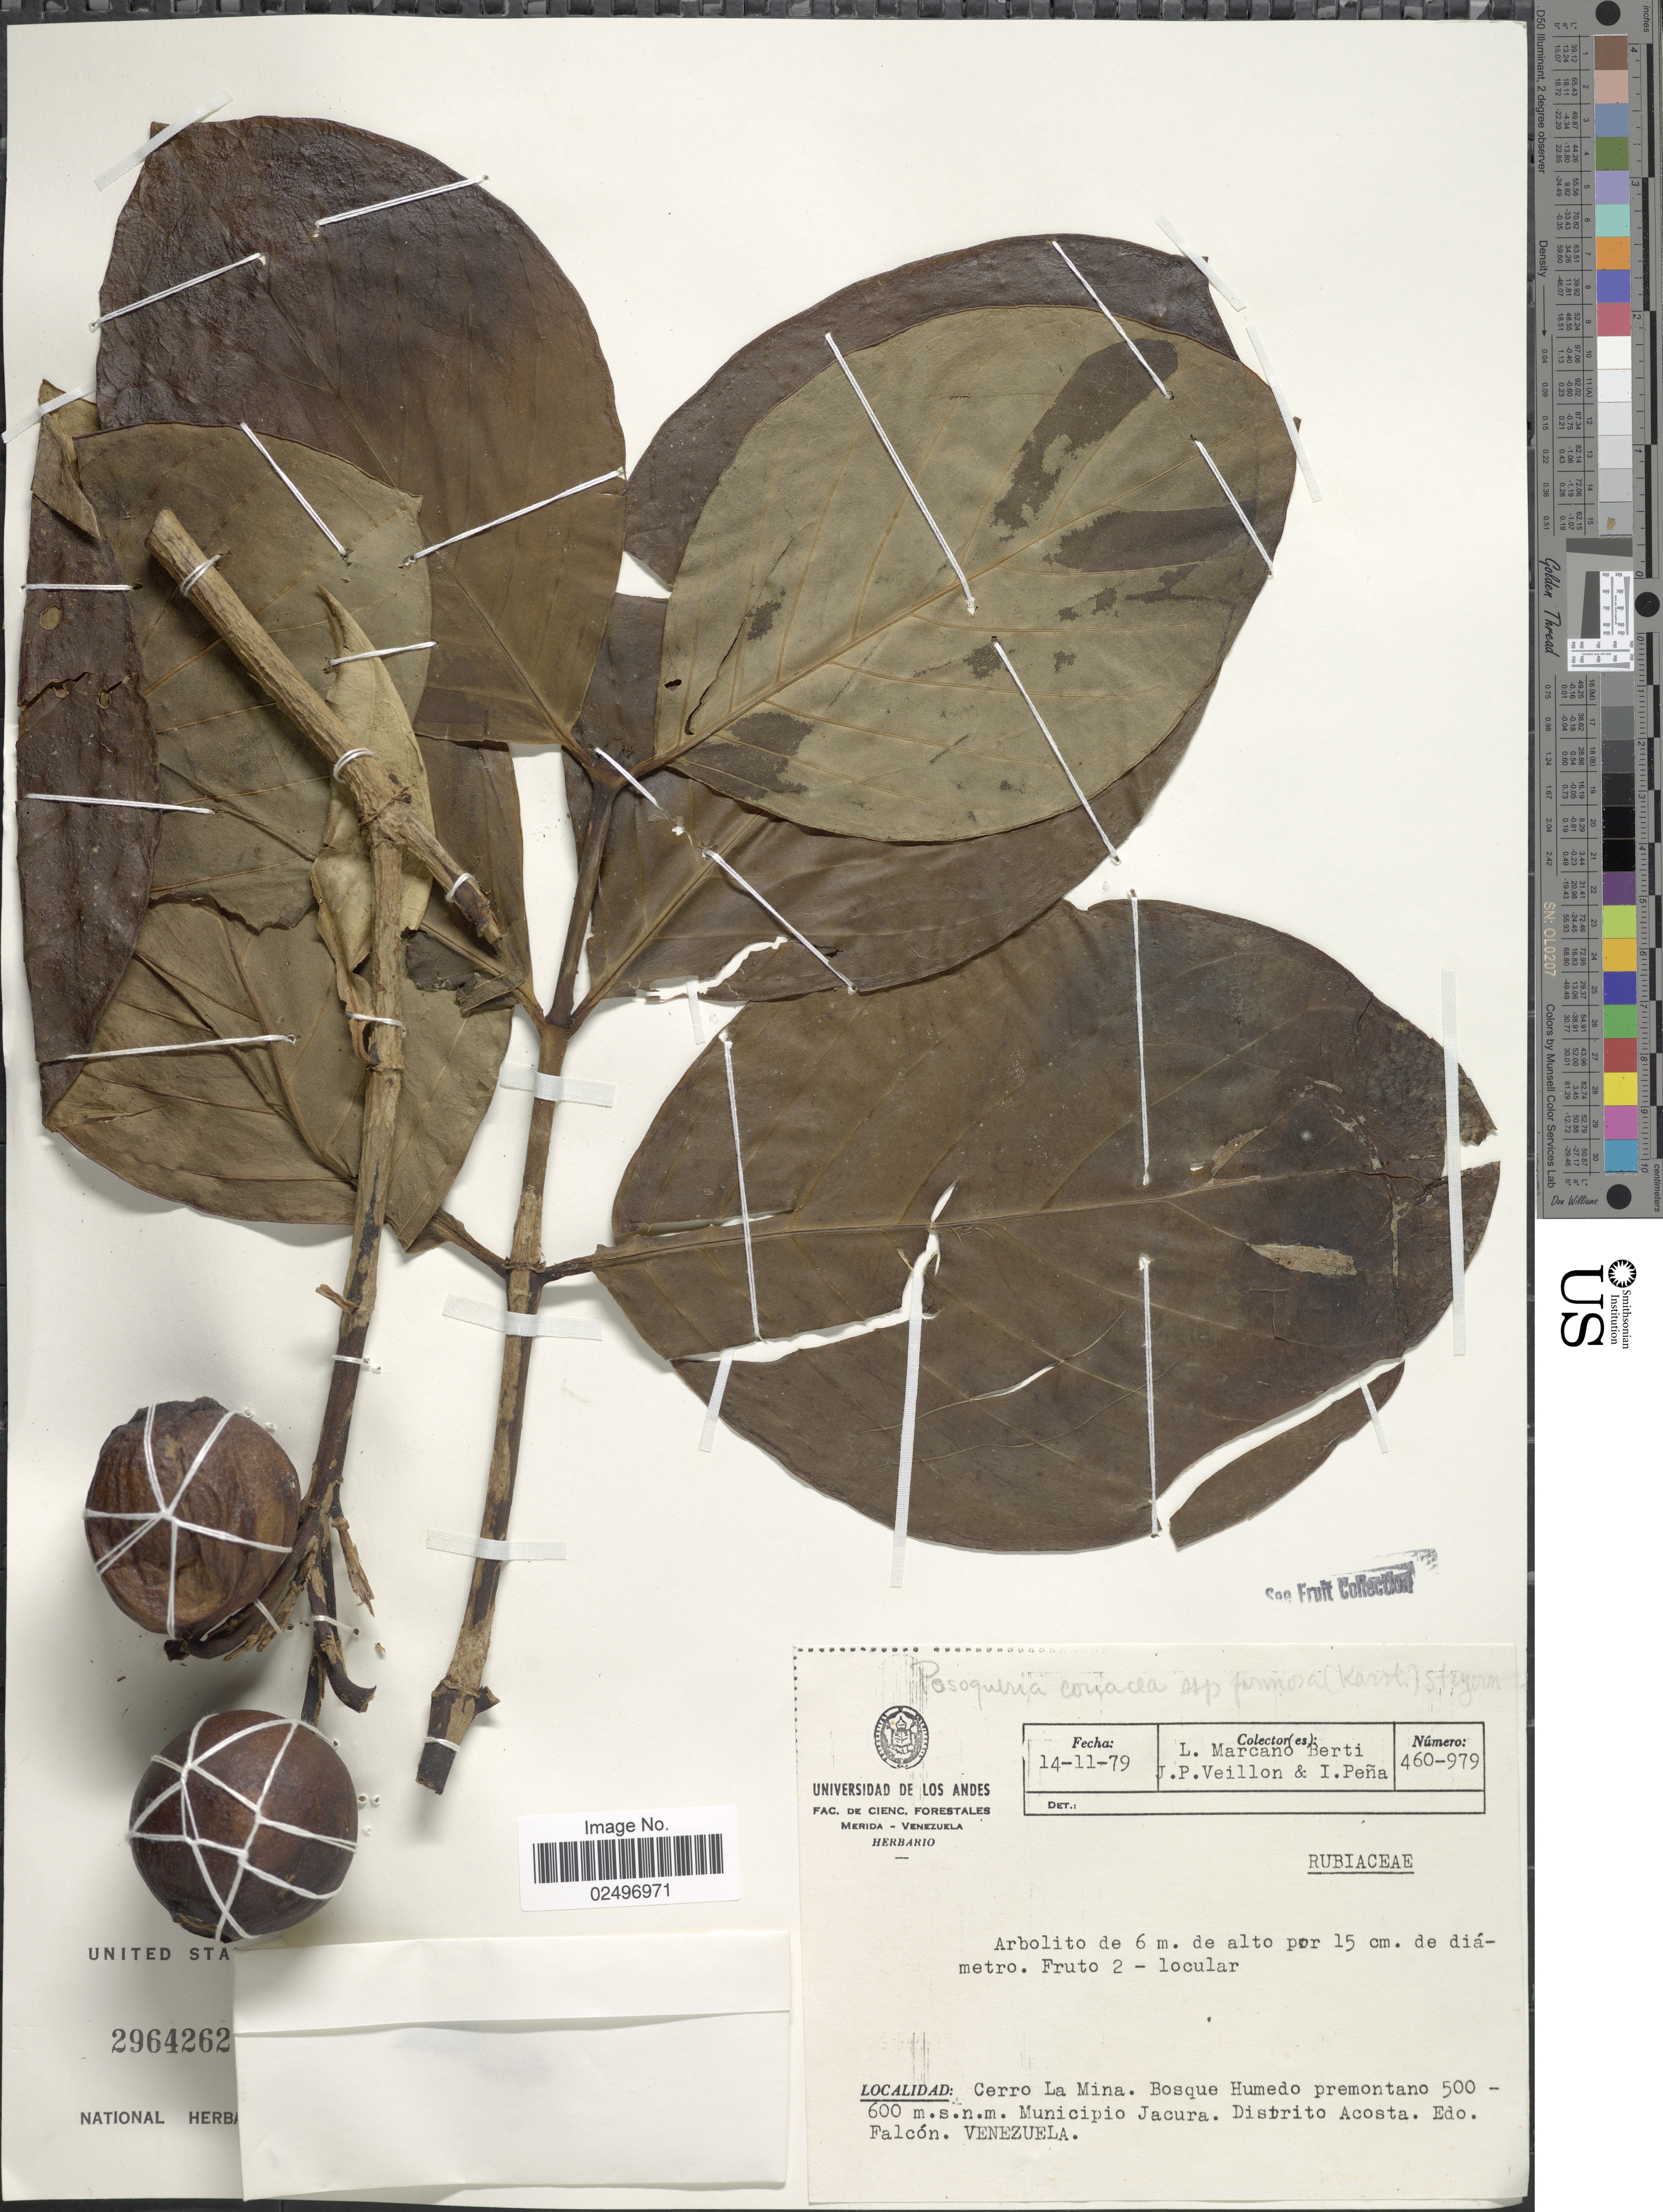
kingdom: Plantae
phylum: Tracheophyta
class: Magnoliopsida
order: Gentianales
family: Rubiaceae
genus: Posoqueria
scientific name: Posoqueria coriacea subsp. formosa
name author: M. Martens & Galeotti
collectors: L. Marcano-Berti, J. Veillon & I. Pena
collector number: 460-979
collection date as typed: Transcribed d/m/y: 14/11/79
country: Venezuela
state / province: Falcón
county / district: Jacura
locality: Cerro la Mina. Bosque Humedo premontano, Municipio Jacura. Distrito Acosta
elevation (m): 500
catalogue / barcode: US 2964262